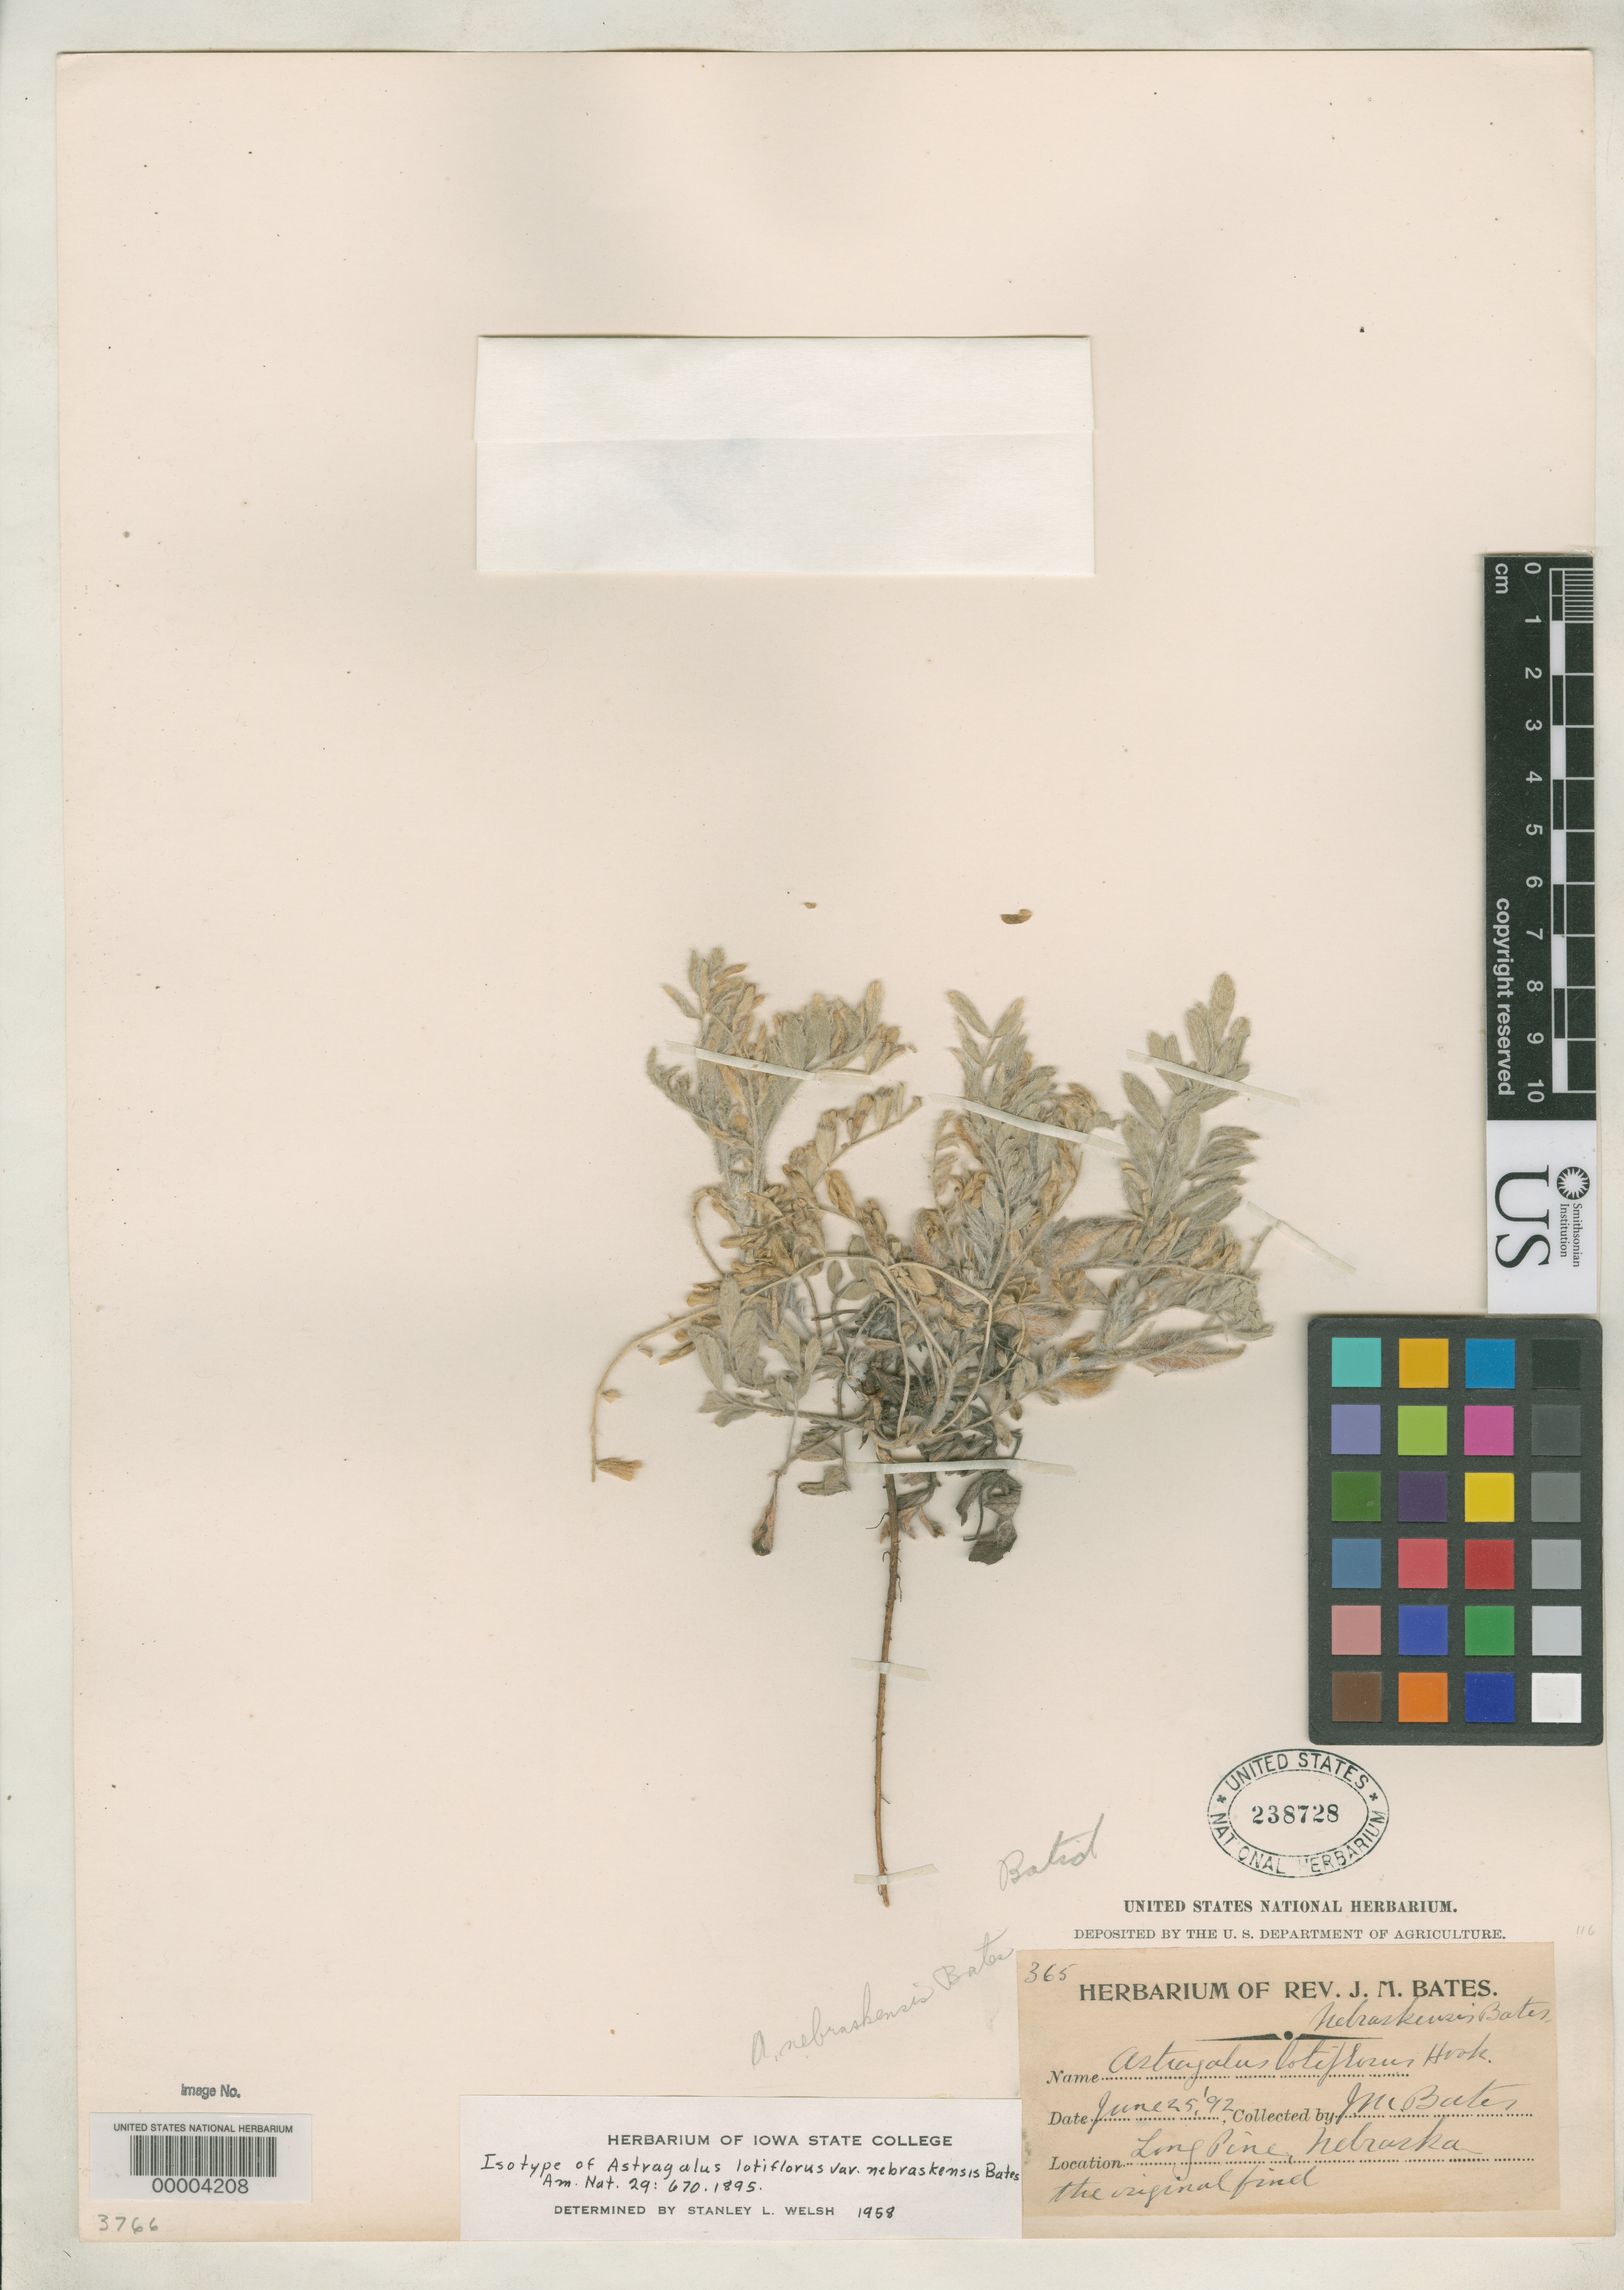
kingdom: Plantae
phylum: Tracheophyta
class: Magnoliopsida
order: Fabales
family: Fabaceae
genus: Astragalus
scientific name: Astragalus lotiflorus var. nebraskensis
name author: Bates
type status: Isotype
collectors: J. Bates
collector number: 365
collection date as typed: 25 Jun 1892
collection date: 1892-06-25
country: United States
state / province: Nebraska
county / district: Brown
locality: Long Pine.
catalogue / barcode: US 238728